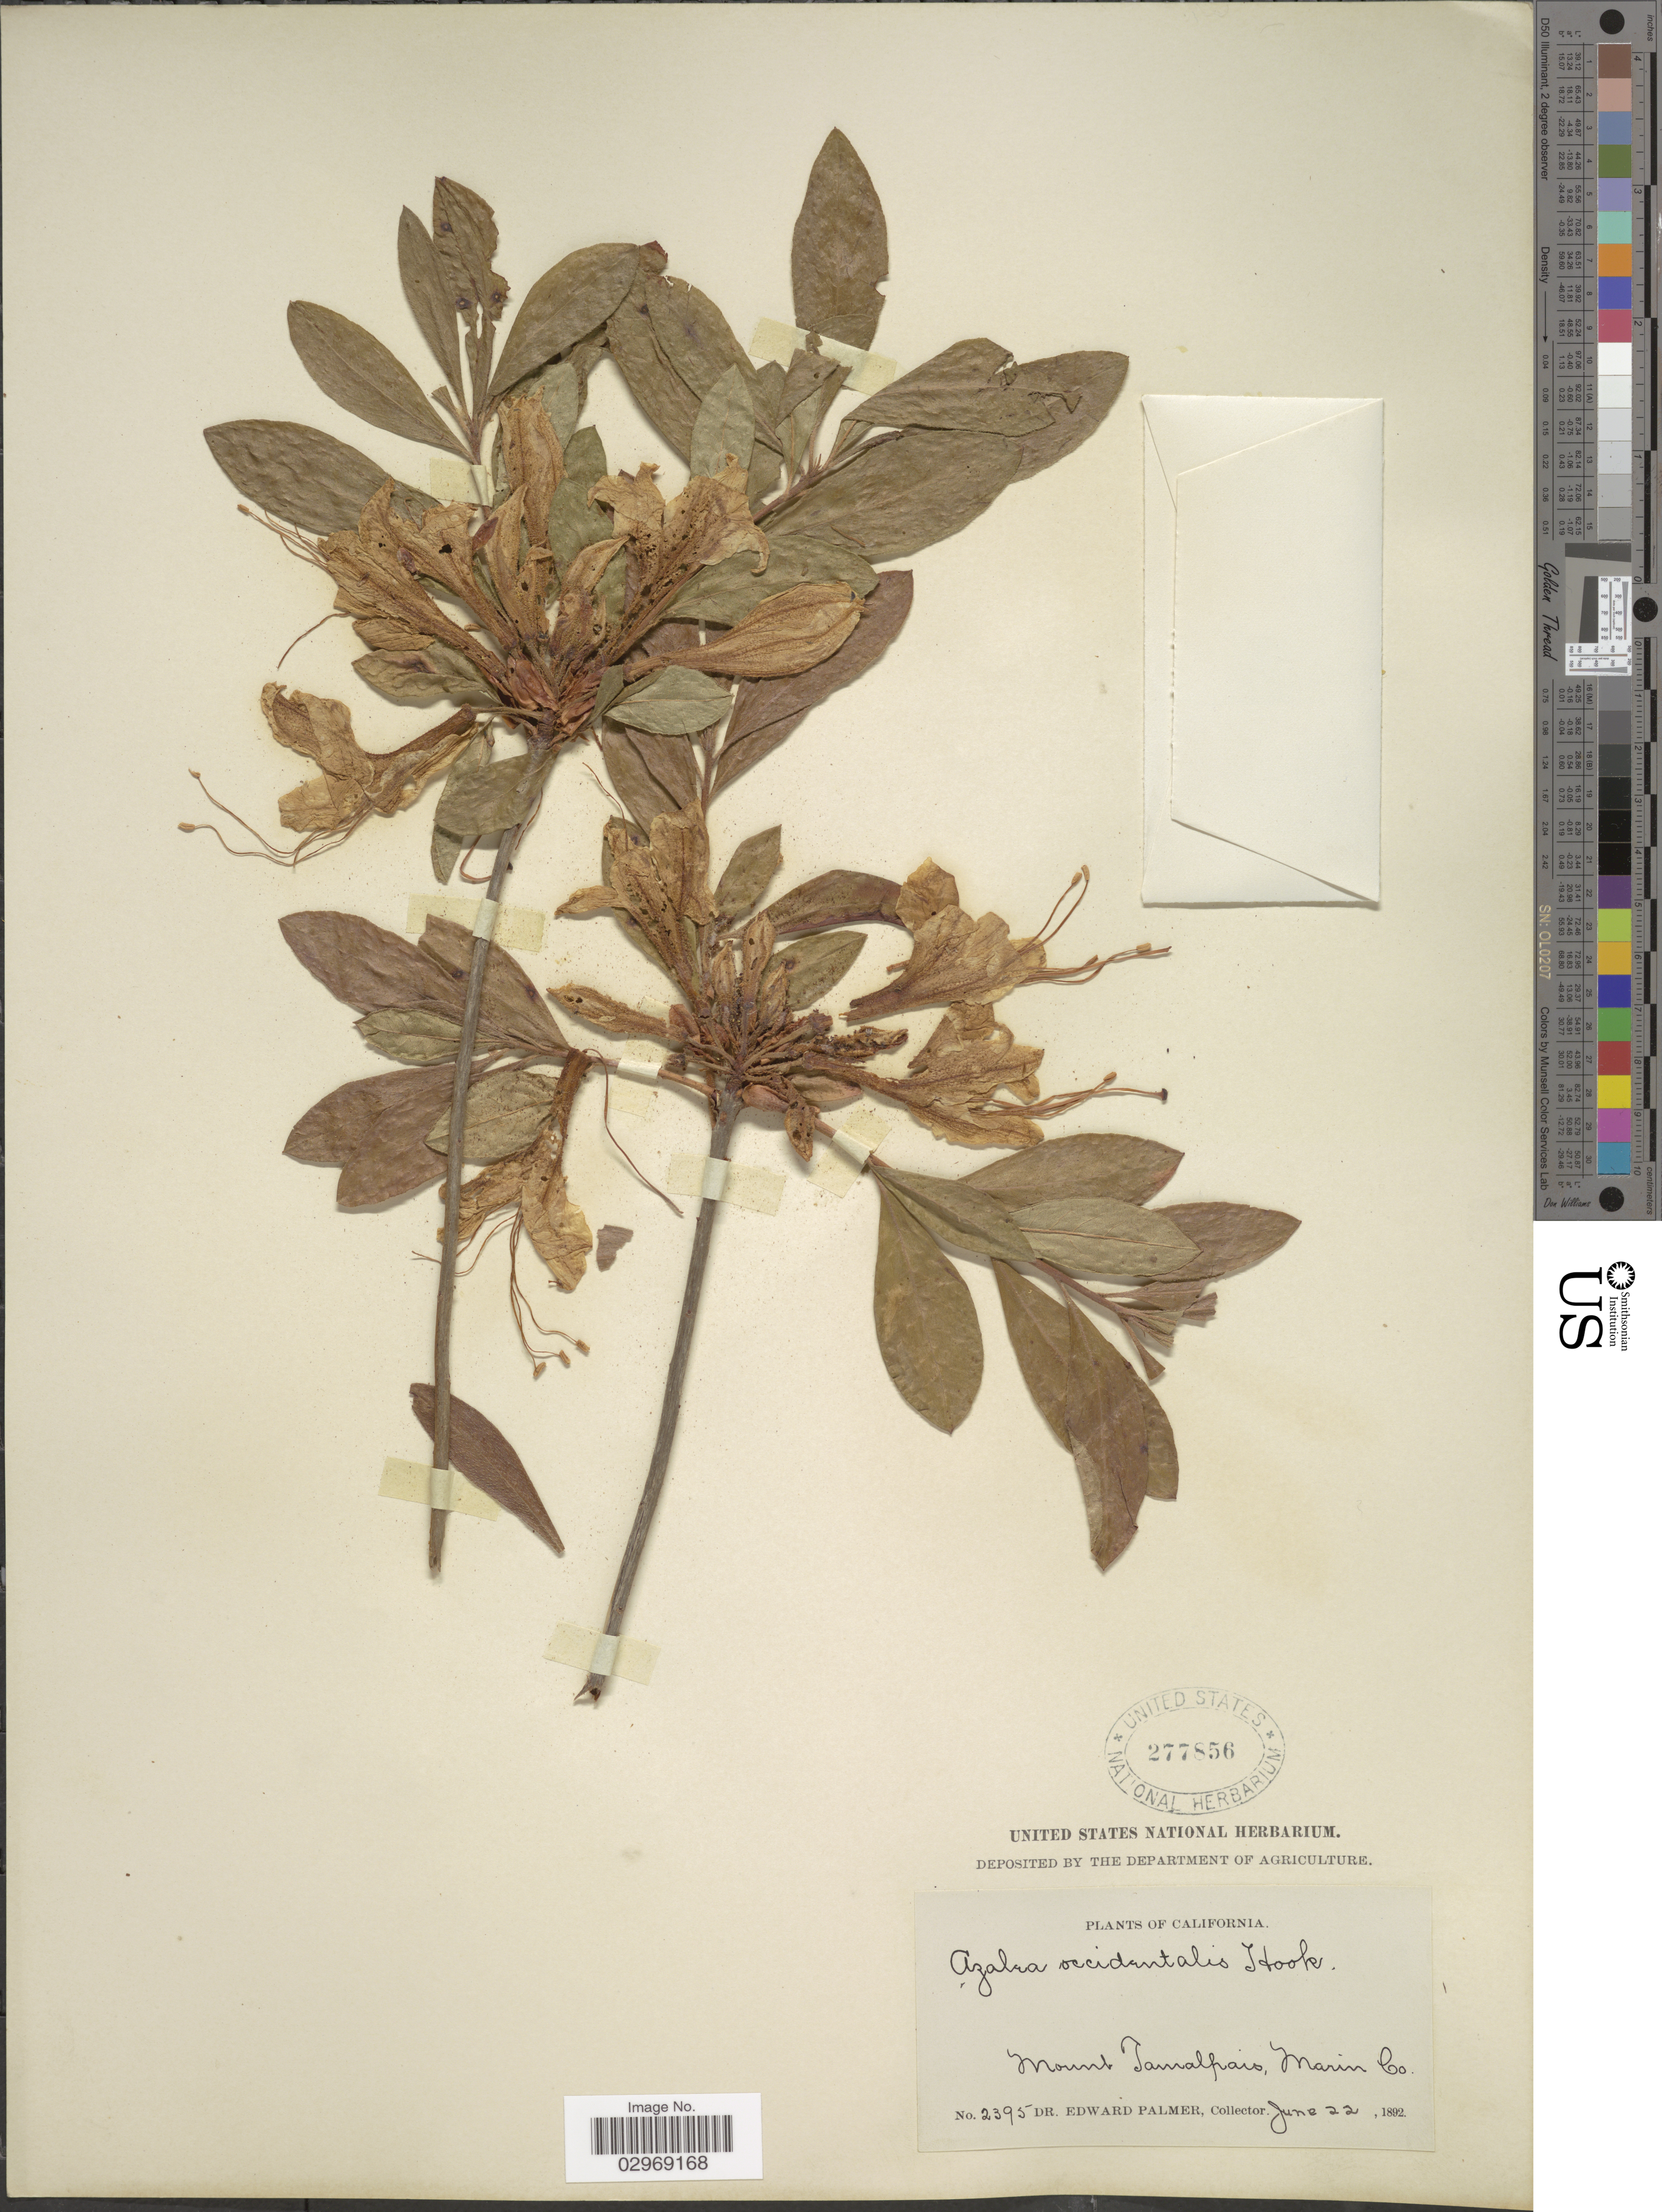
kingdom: Plantae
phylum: Tracheophyta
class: Magnoliopsida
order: Ericales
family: Ericaceae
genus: Rhododendron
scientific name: Rhododendron occidentale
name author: (Torr. & A. Gray) A. Gray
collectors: E. Palmer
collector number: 2395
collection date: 1892-06-22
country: United States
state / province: California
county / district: Marin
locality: Mount Tamalpais, Marin Co.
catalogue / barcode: US 277856